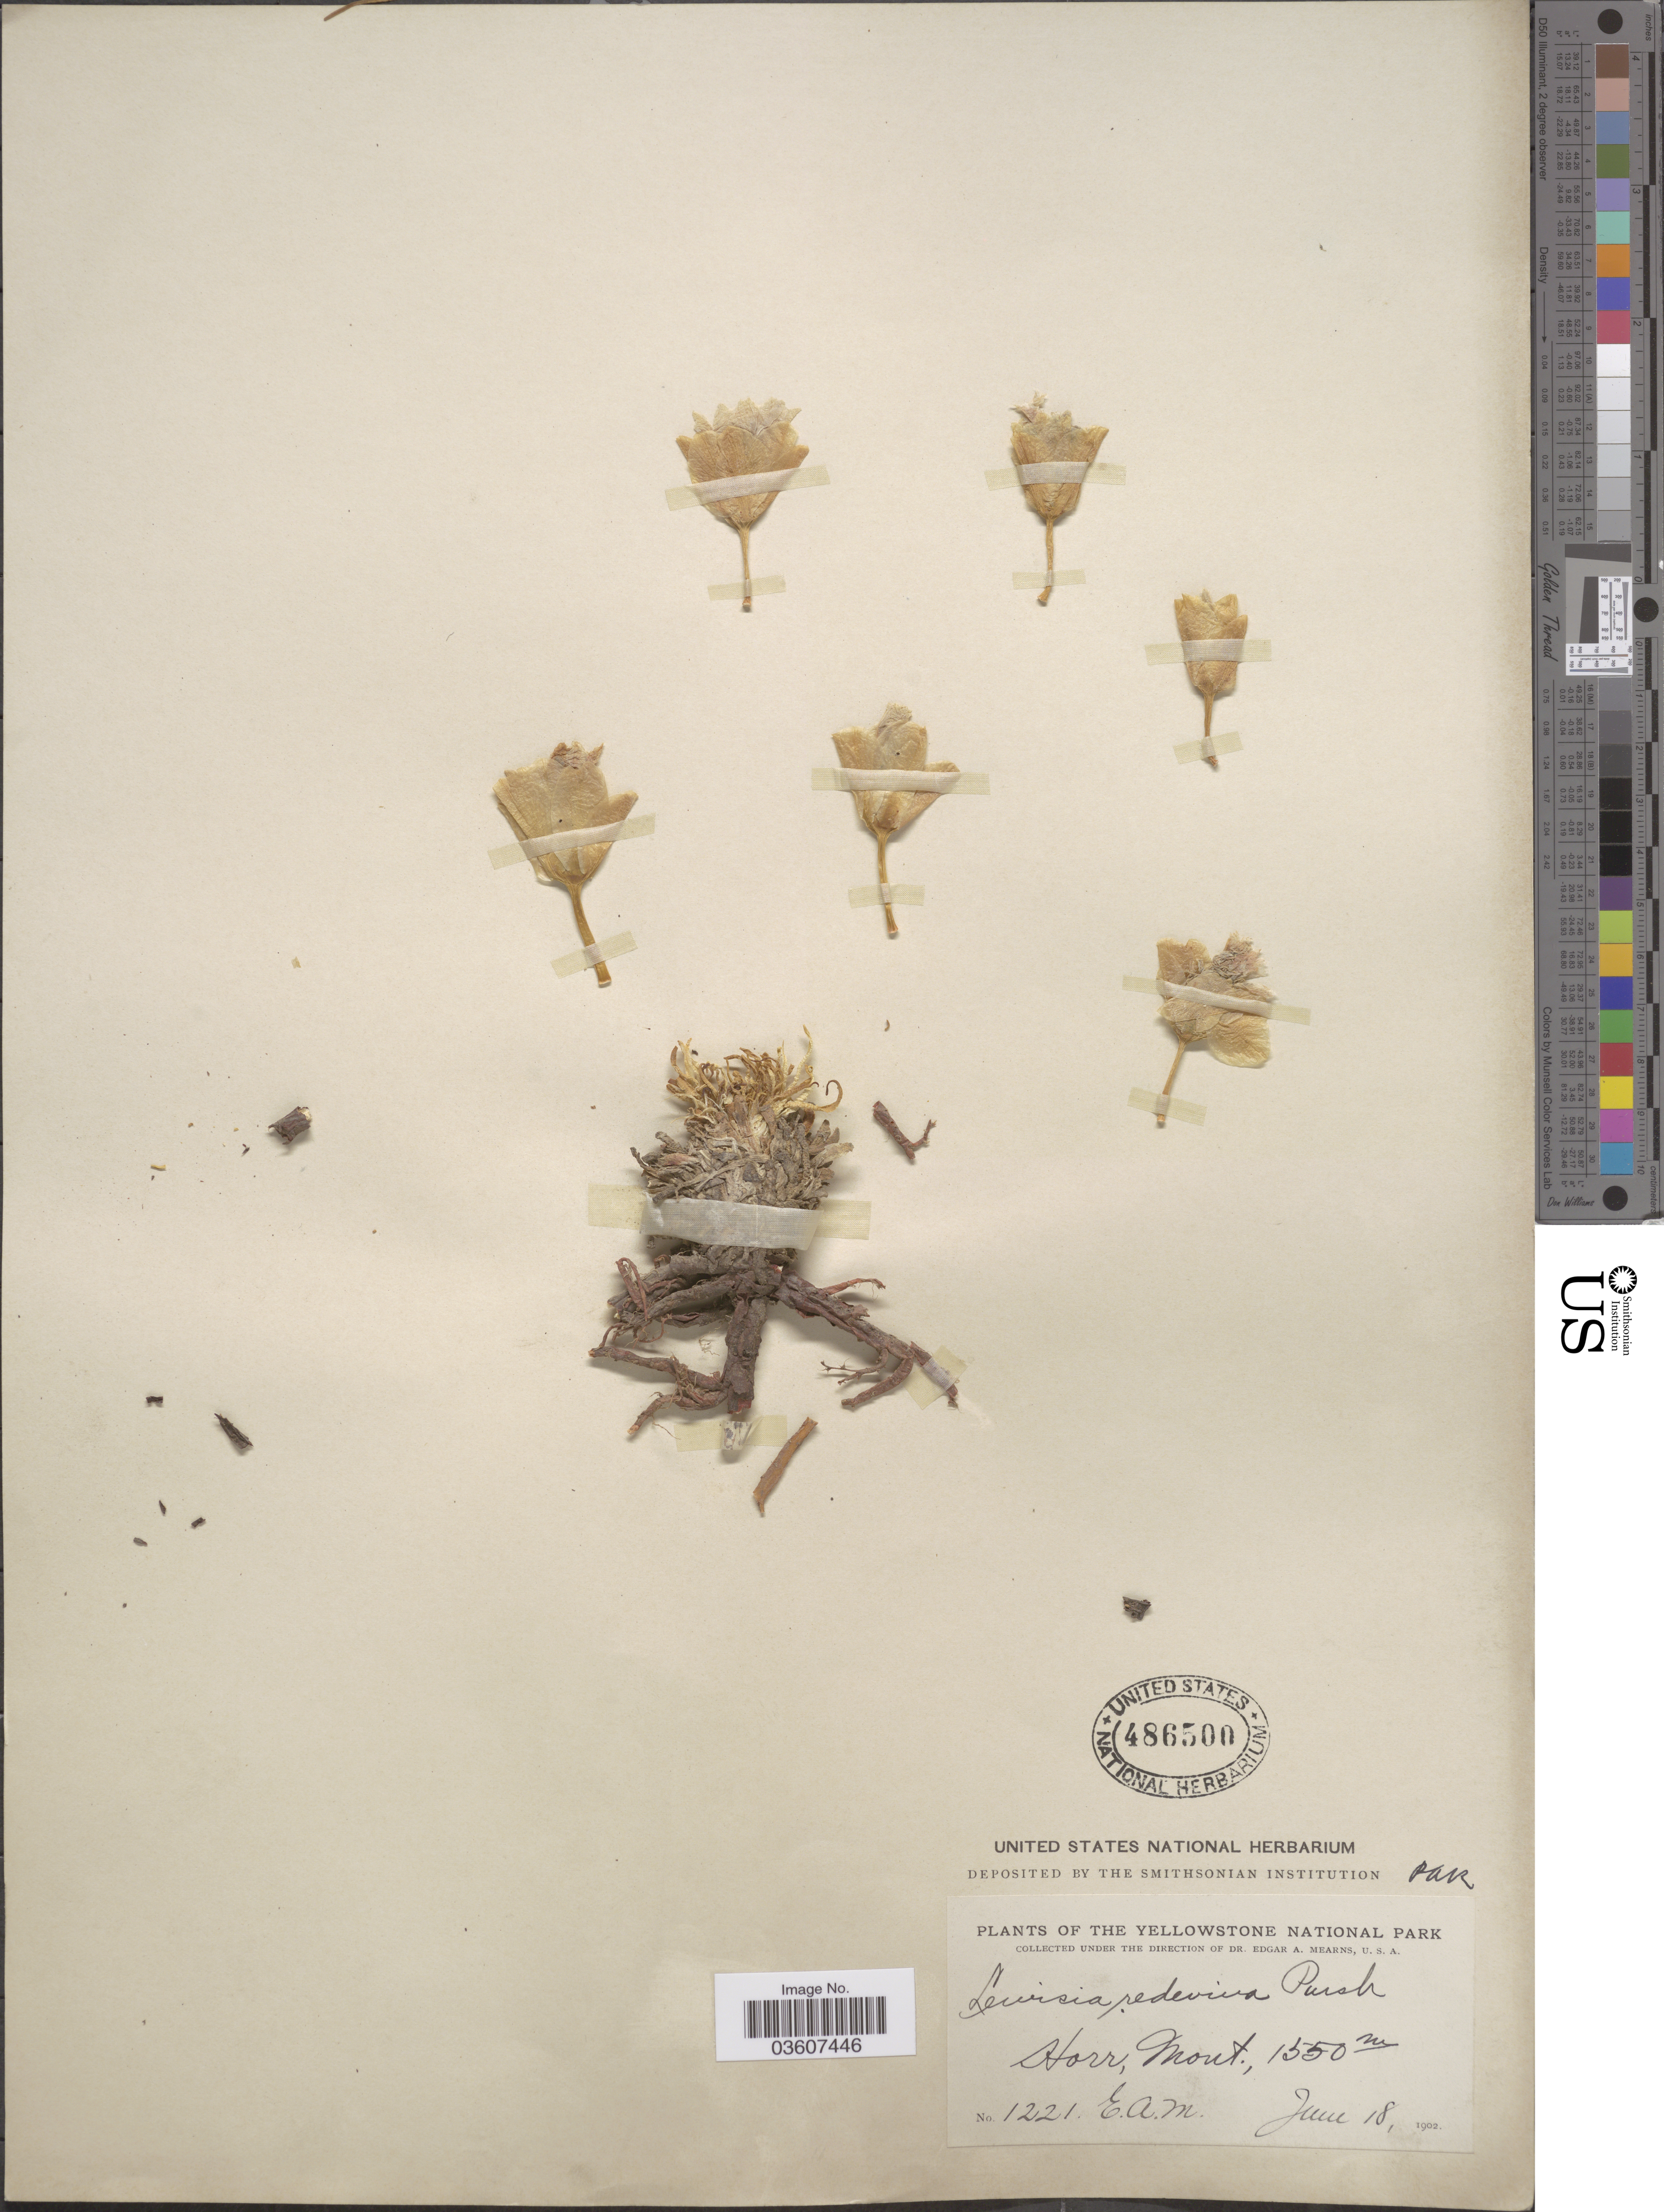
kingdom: Plantae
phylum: Tracheophyta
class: Magnoliopsida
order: Caryophyllales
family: Montiaceae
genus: Lewisia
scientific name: Lewisia rediviva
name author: Pursh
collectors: E. A. Mearns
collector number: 1221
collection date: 1902-06-18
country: United States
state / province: Montana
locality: The Yellowstone National Park, Horr.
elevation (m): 1550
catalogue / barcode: US 486500